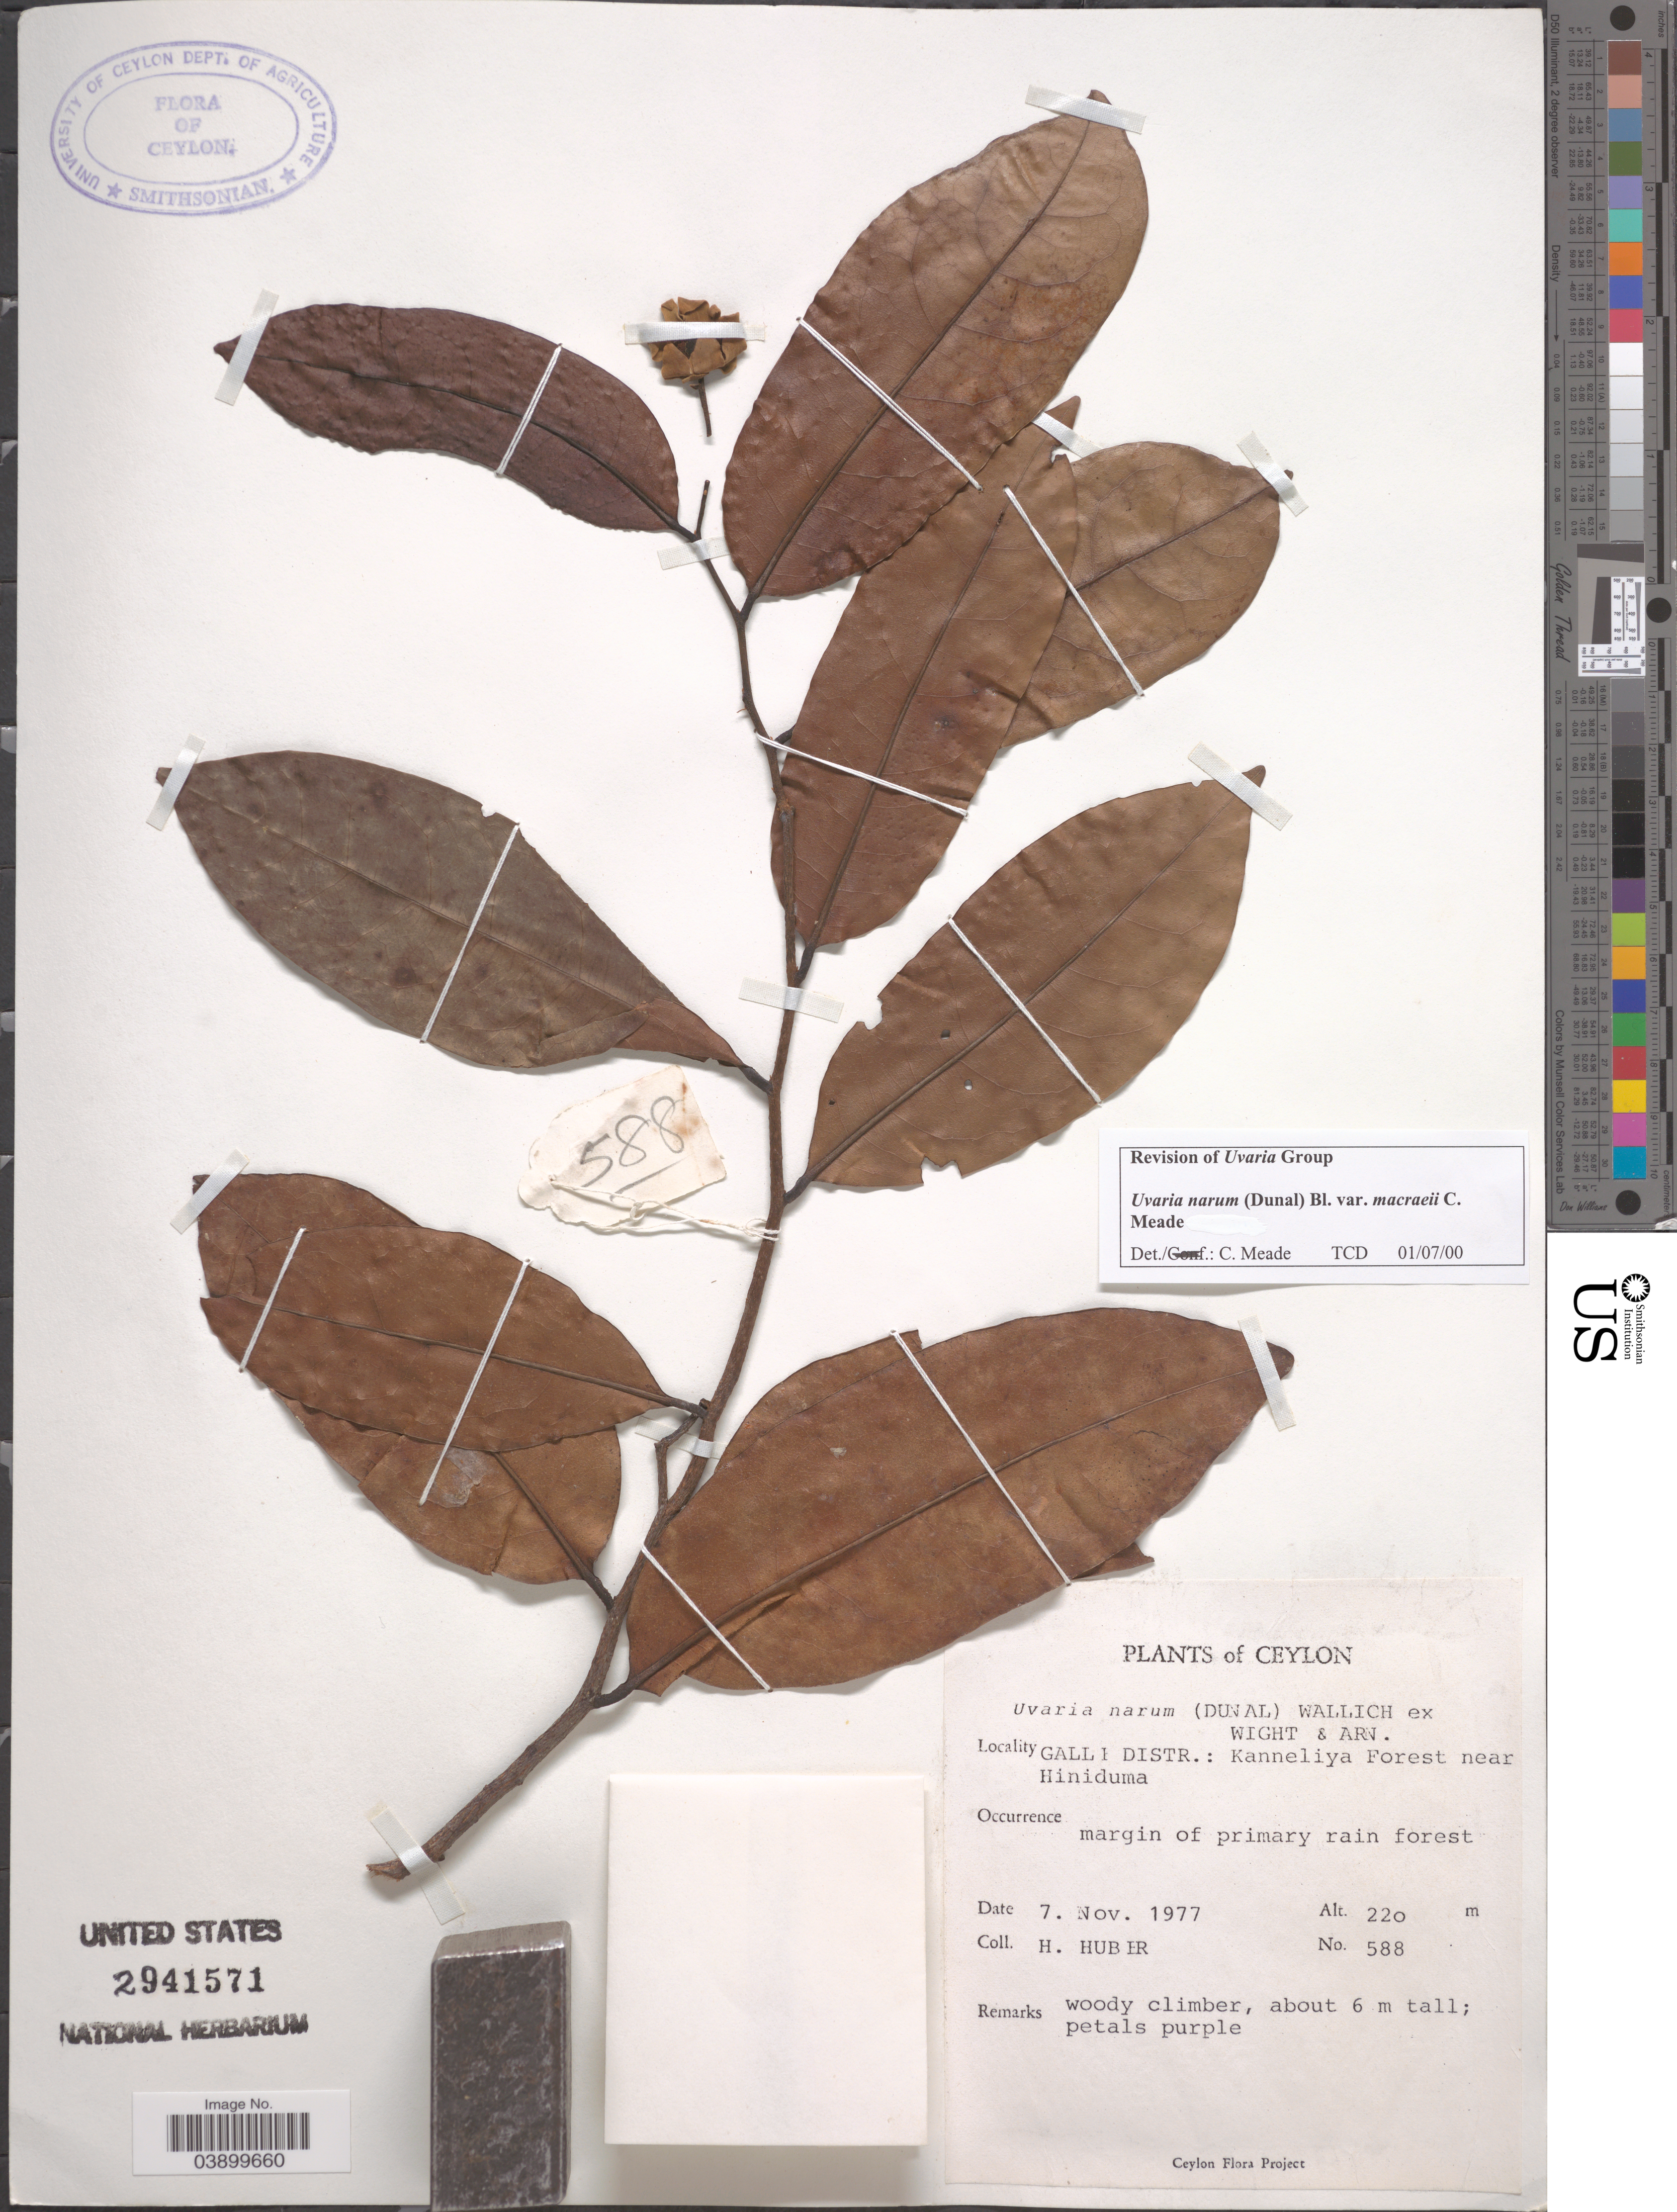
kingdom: Plantae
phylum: Tracheophyta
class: Magnoliopsida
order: Magnoliales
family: Annonaceae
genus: Uvaria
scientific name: Uvaria narum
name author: (Dunal) Blume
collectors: H. Huber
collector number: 588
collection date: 1977-11-07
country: Sri Lanka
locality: Ceylon. Galle Distr.: Kanneliya Forest near Hiniduma.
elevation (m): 220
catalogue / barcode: US 2941571